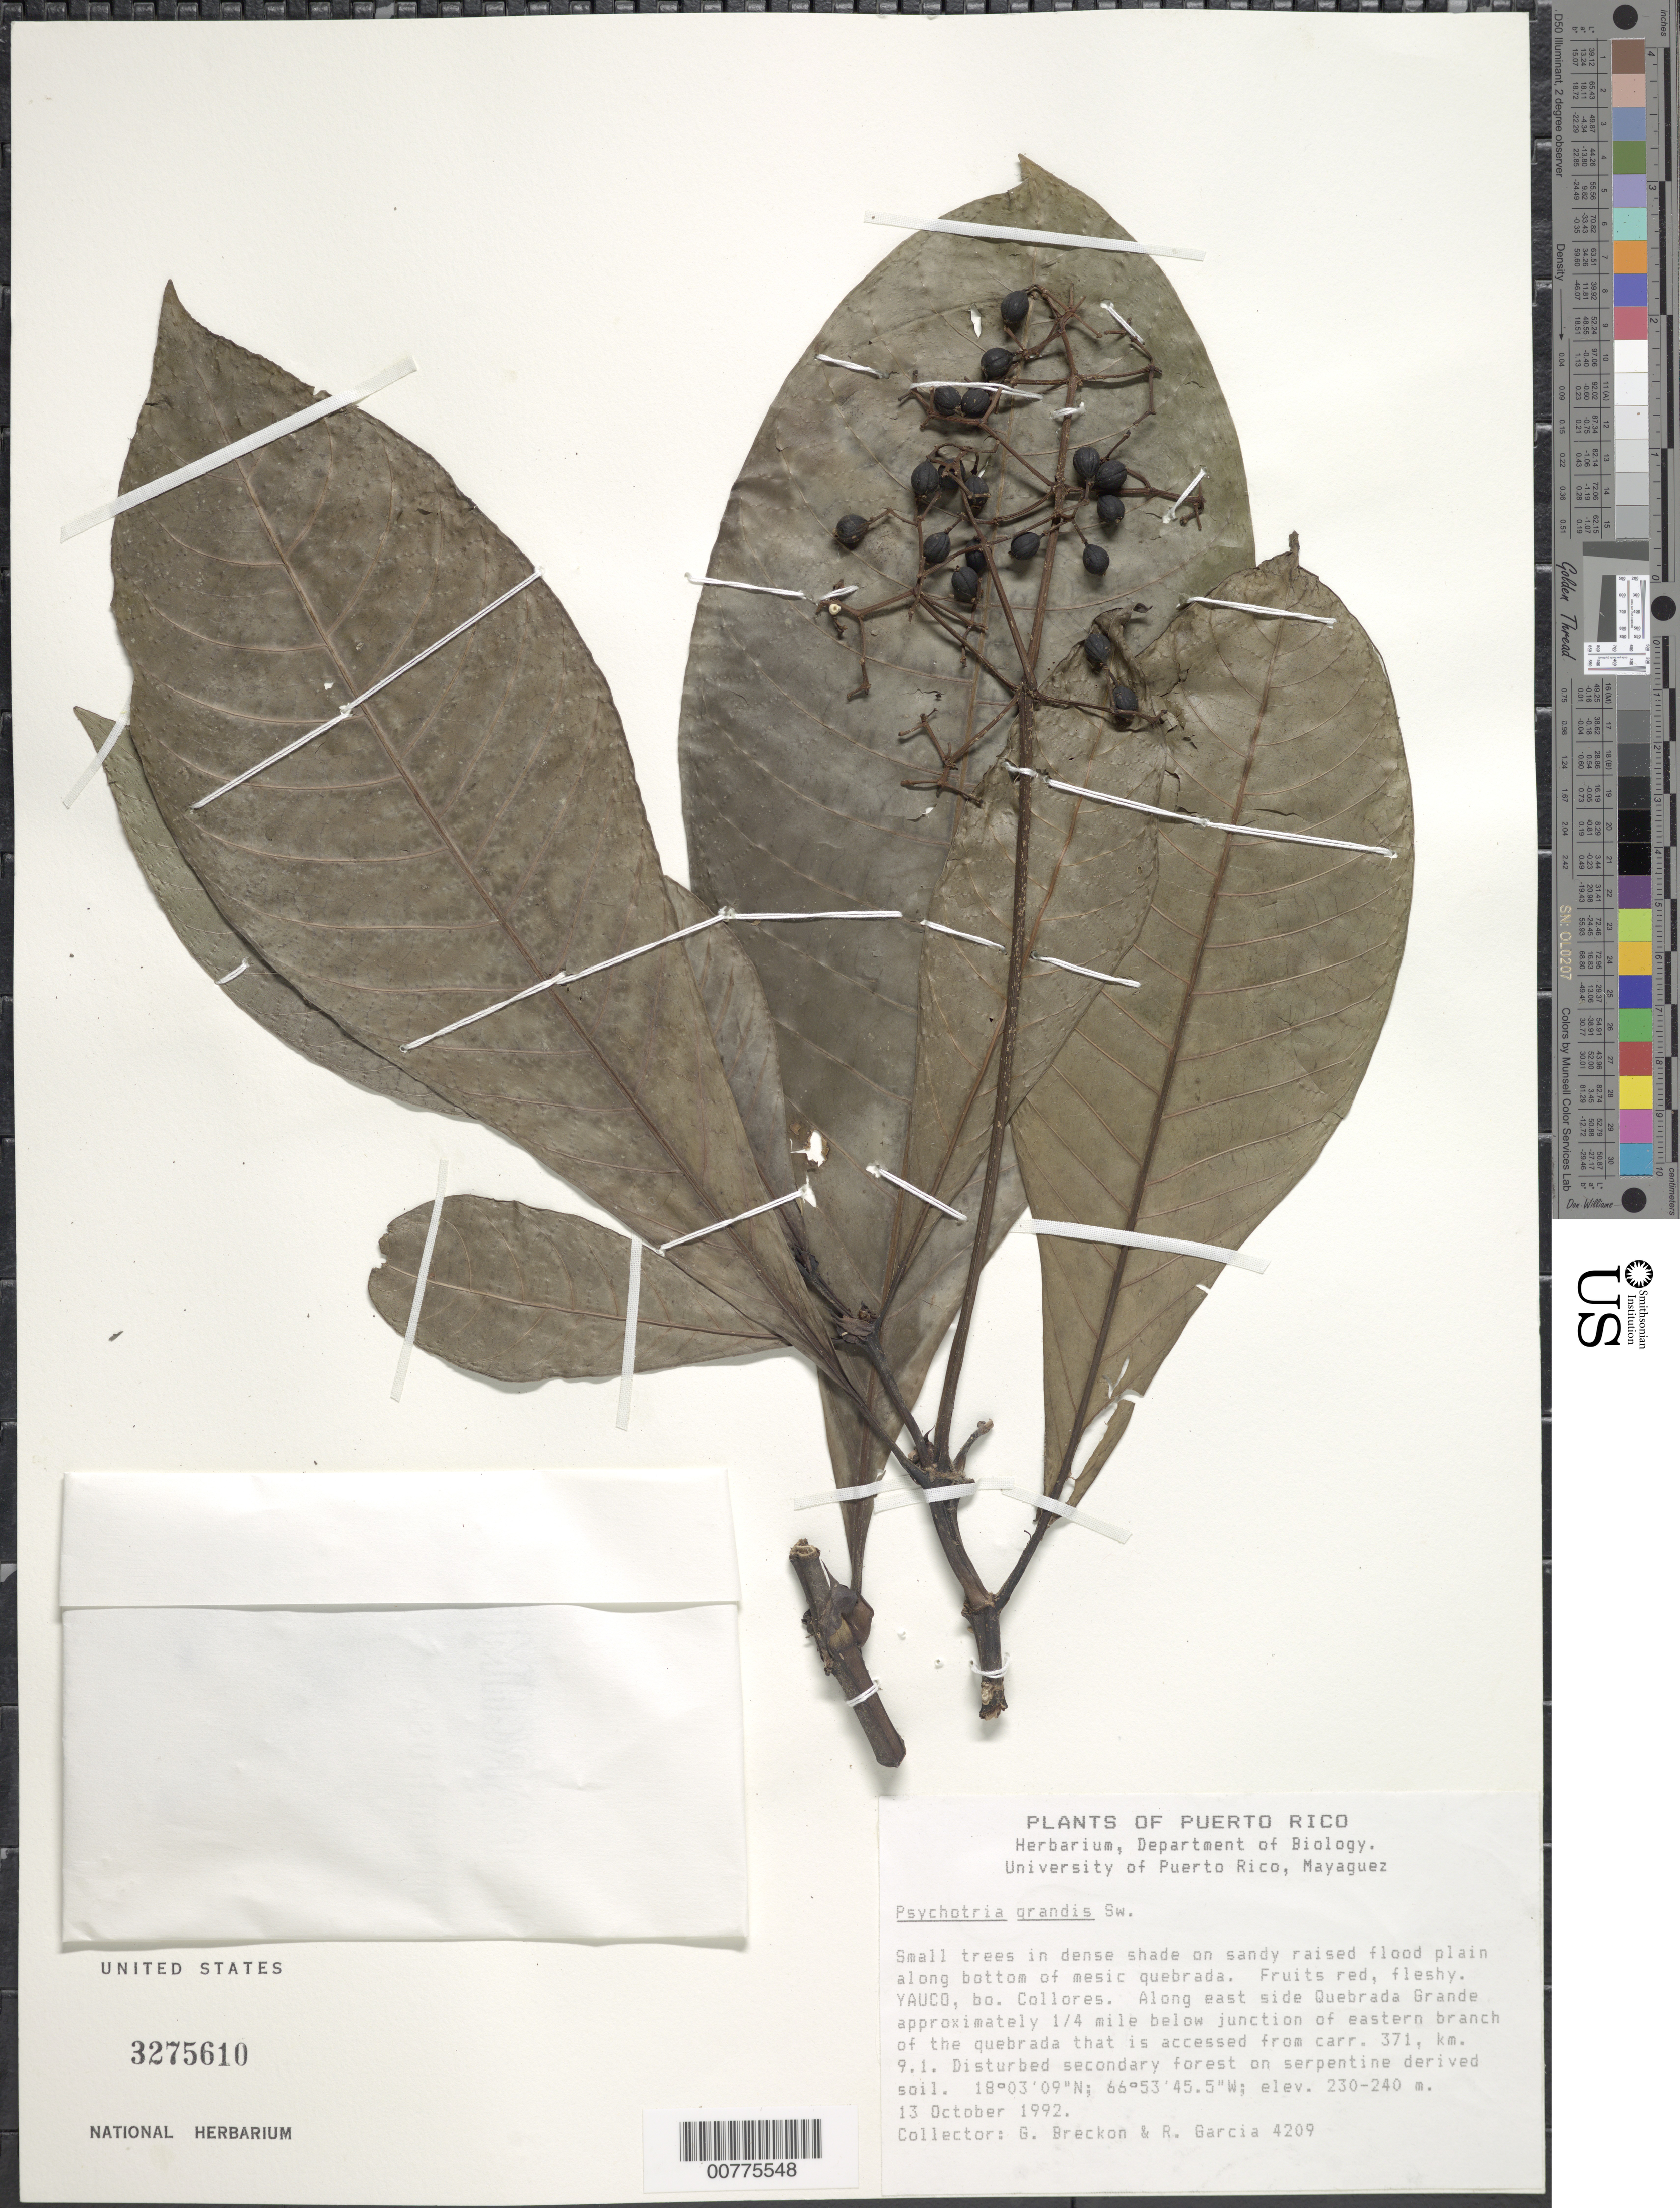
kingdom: Plantae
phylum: Tracheophyta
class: Magnoliopsida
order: Gentianales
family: Rubiaceae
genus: Psychotria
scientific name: Psychotria grandis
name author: Sw.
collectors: G. J. Breckon & R. Garcia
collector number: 4209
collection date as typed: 13 Oct 1992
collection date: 1992-10-13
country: Puerto Rico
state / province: Yauco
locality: Yauco: Bo. Collores. Along east side Quebrada Grande approximately 1.4 mile below junction of eastern branch of the quebrada that is accessed from car.. 371, km. 9.1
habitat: Distubed secondary forest on serpentine derived soil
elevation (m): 230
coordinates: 18.0525, -66.89597222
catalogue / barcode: US 3275610